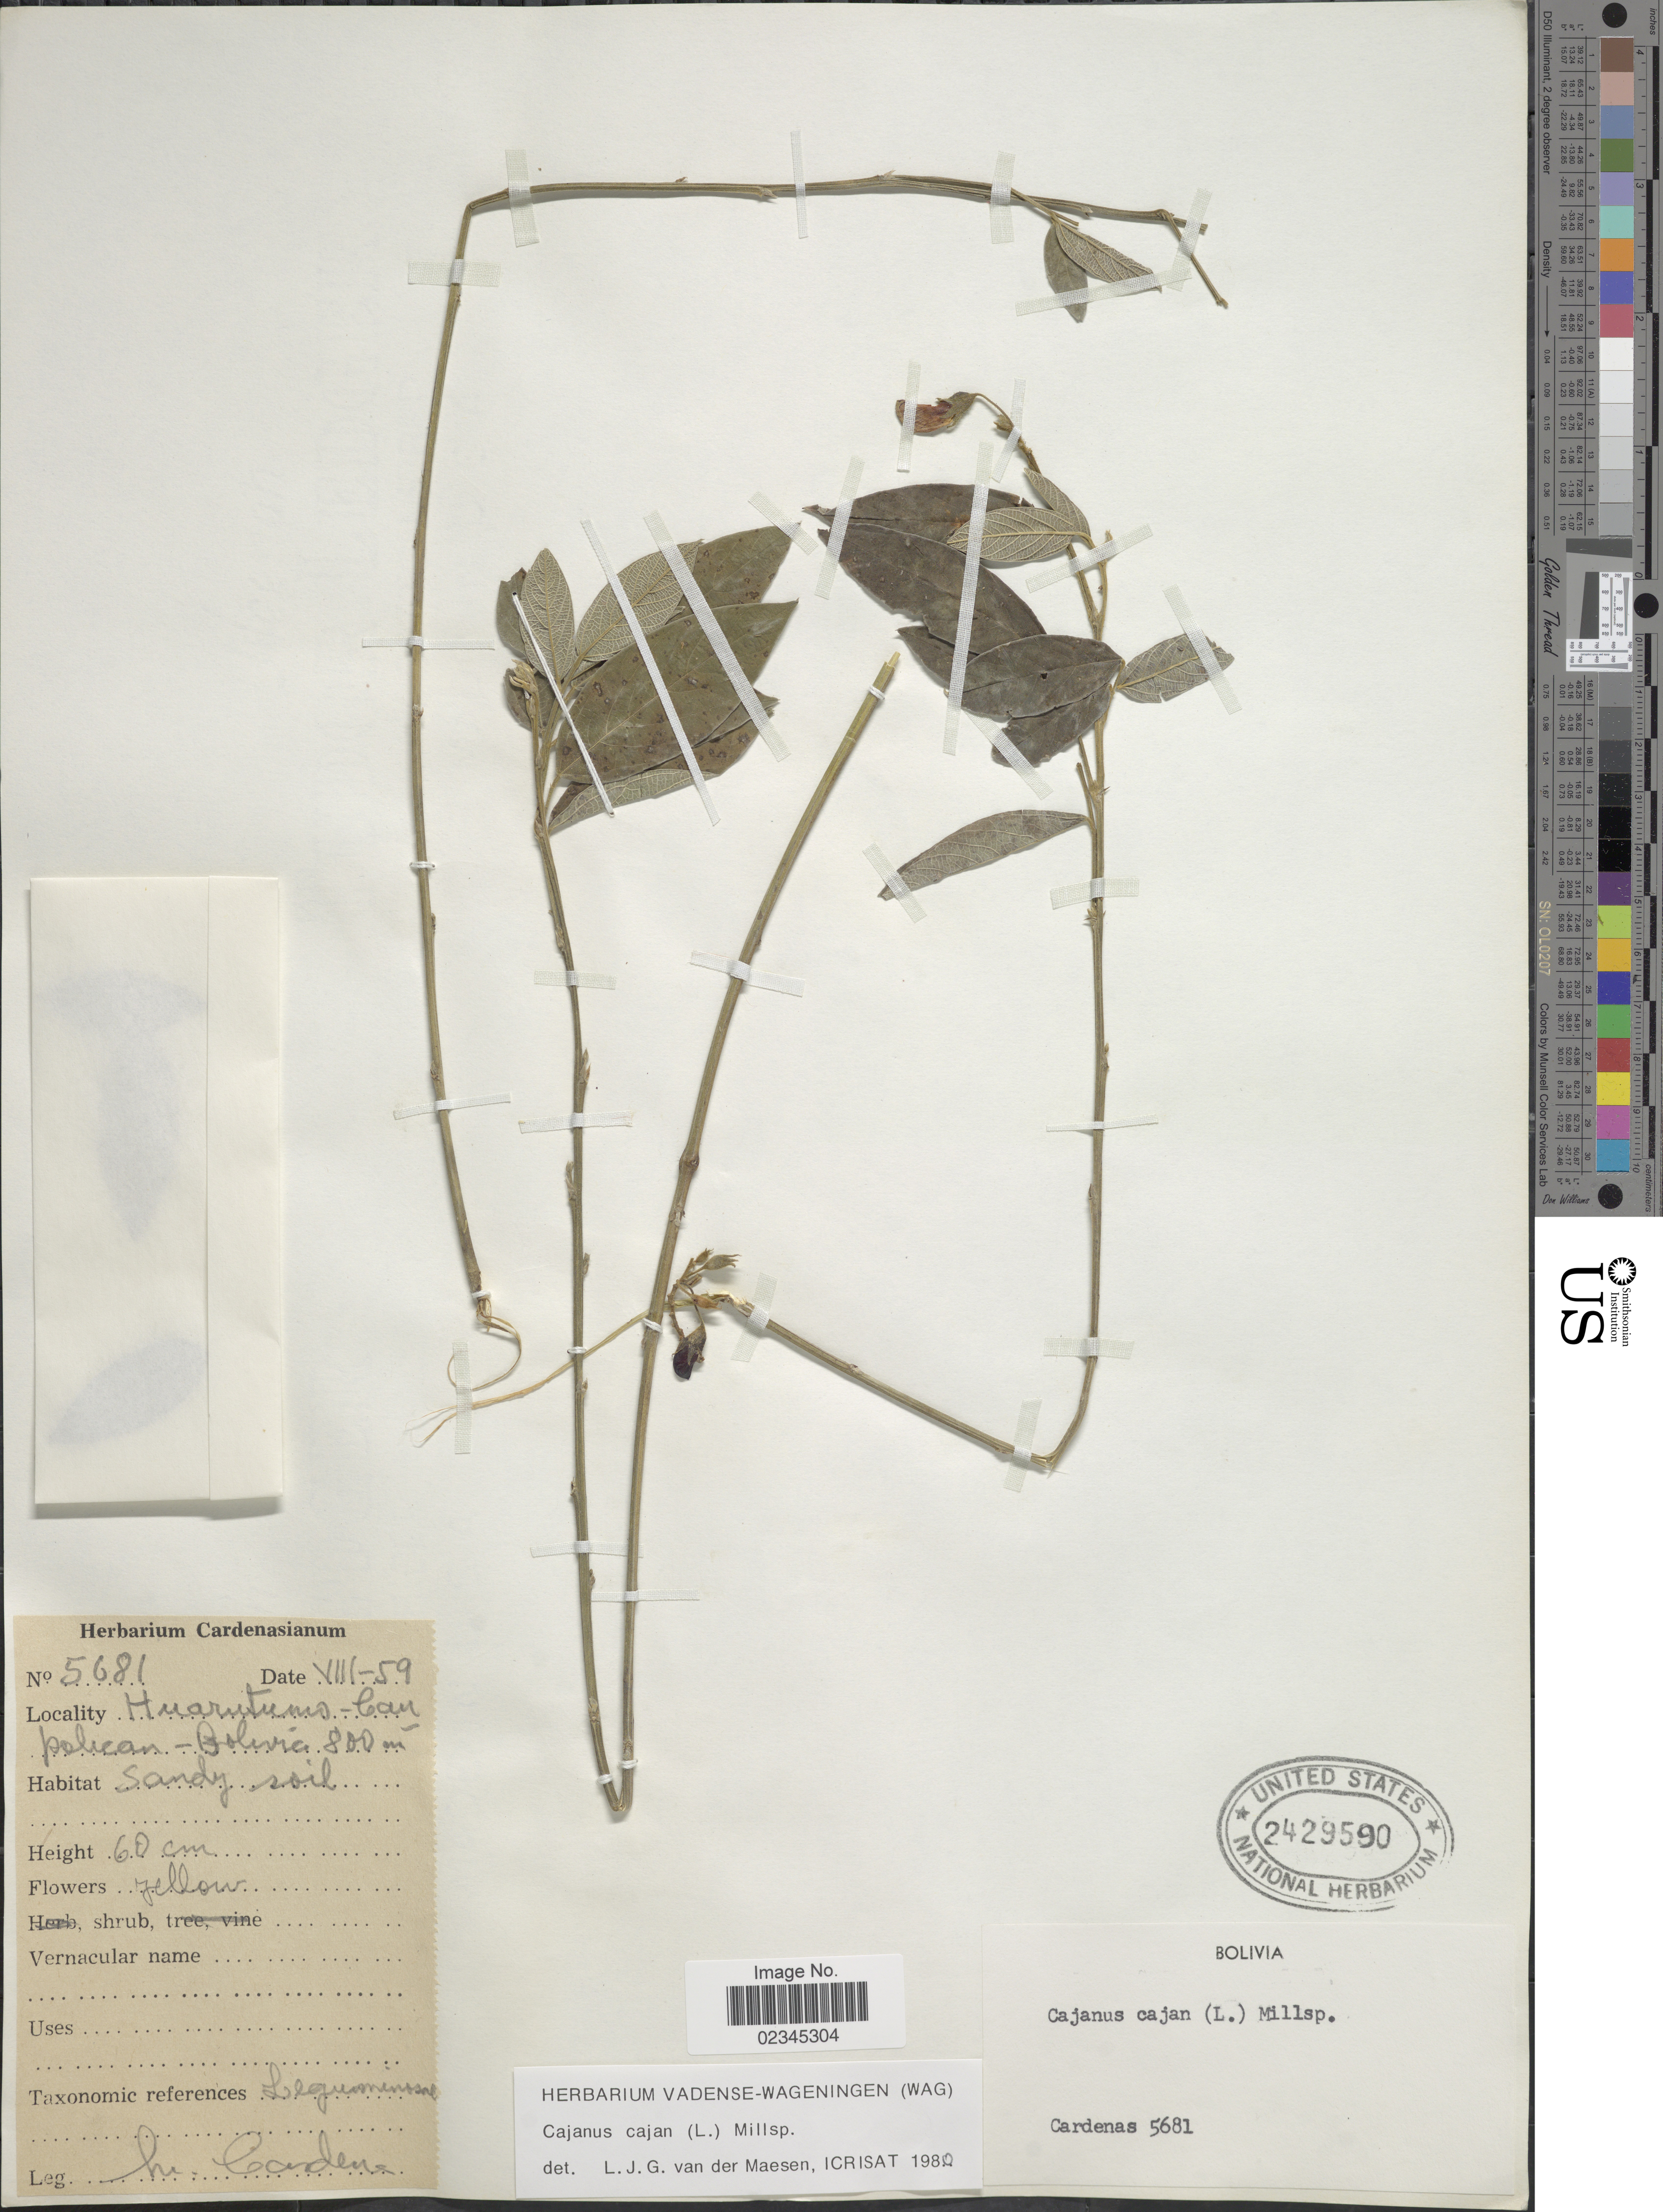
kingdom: Plantae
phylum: Tracheophyta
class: Magnoliopsida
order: Fabales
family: Fabaceae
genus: Cajanus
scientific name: Cajanus cajan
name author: (L.) Huth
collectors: M. Cárdenas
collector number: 5681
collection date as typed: Transcribed d/m/y: /8/59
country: Bolivia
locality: Huarutuno - Canpolican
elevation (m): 800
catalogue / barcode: US 2429590